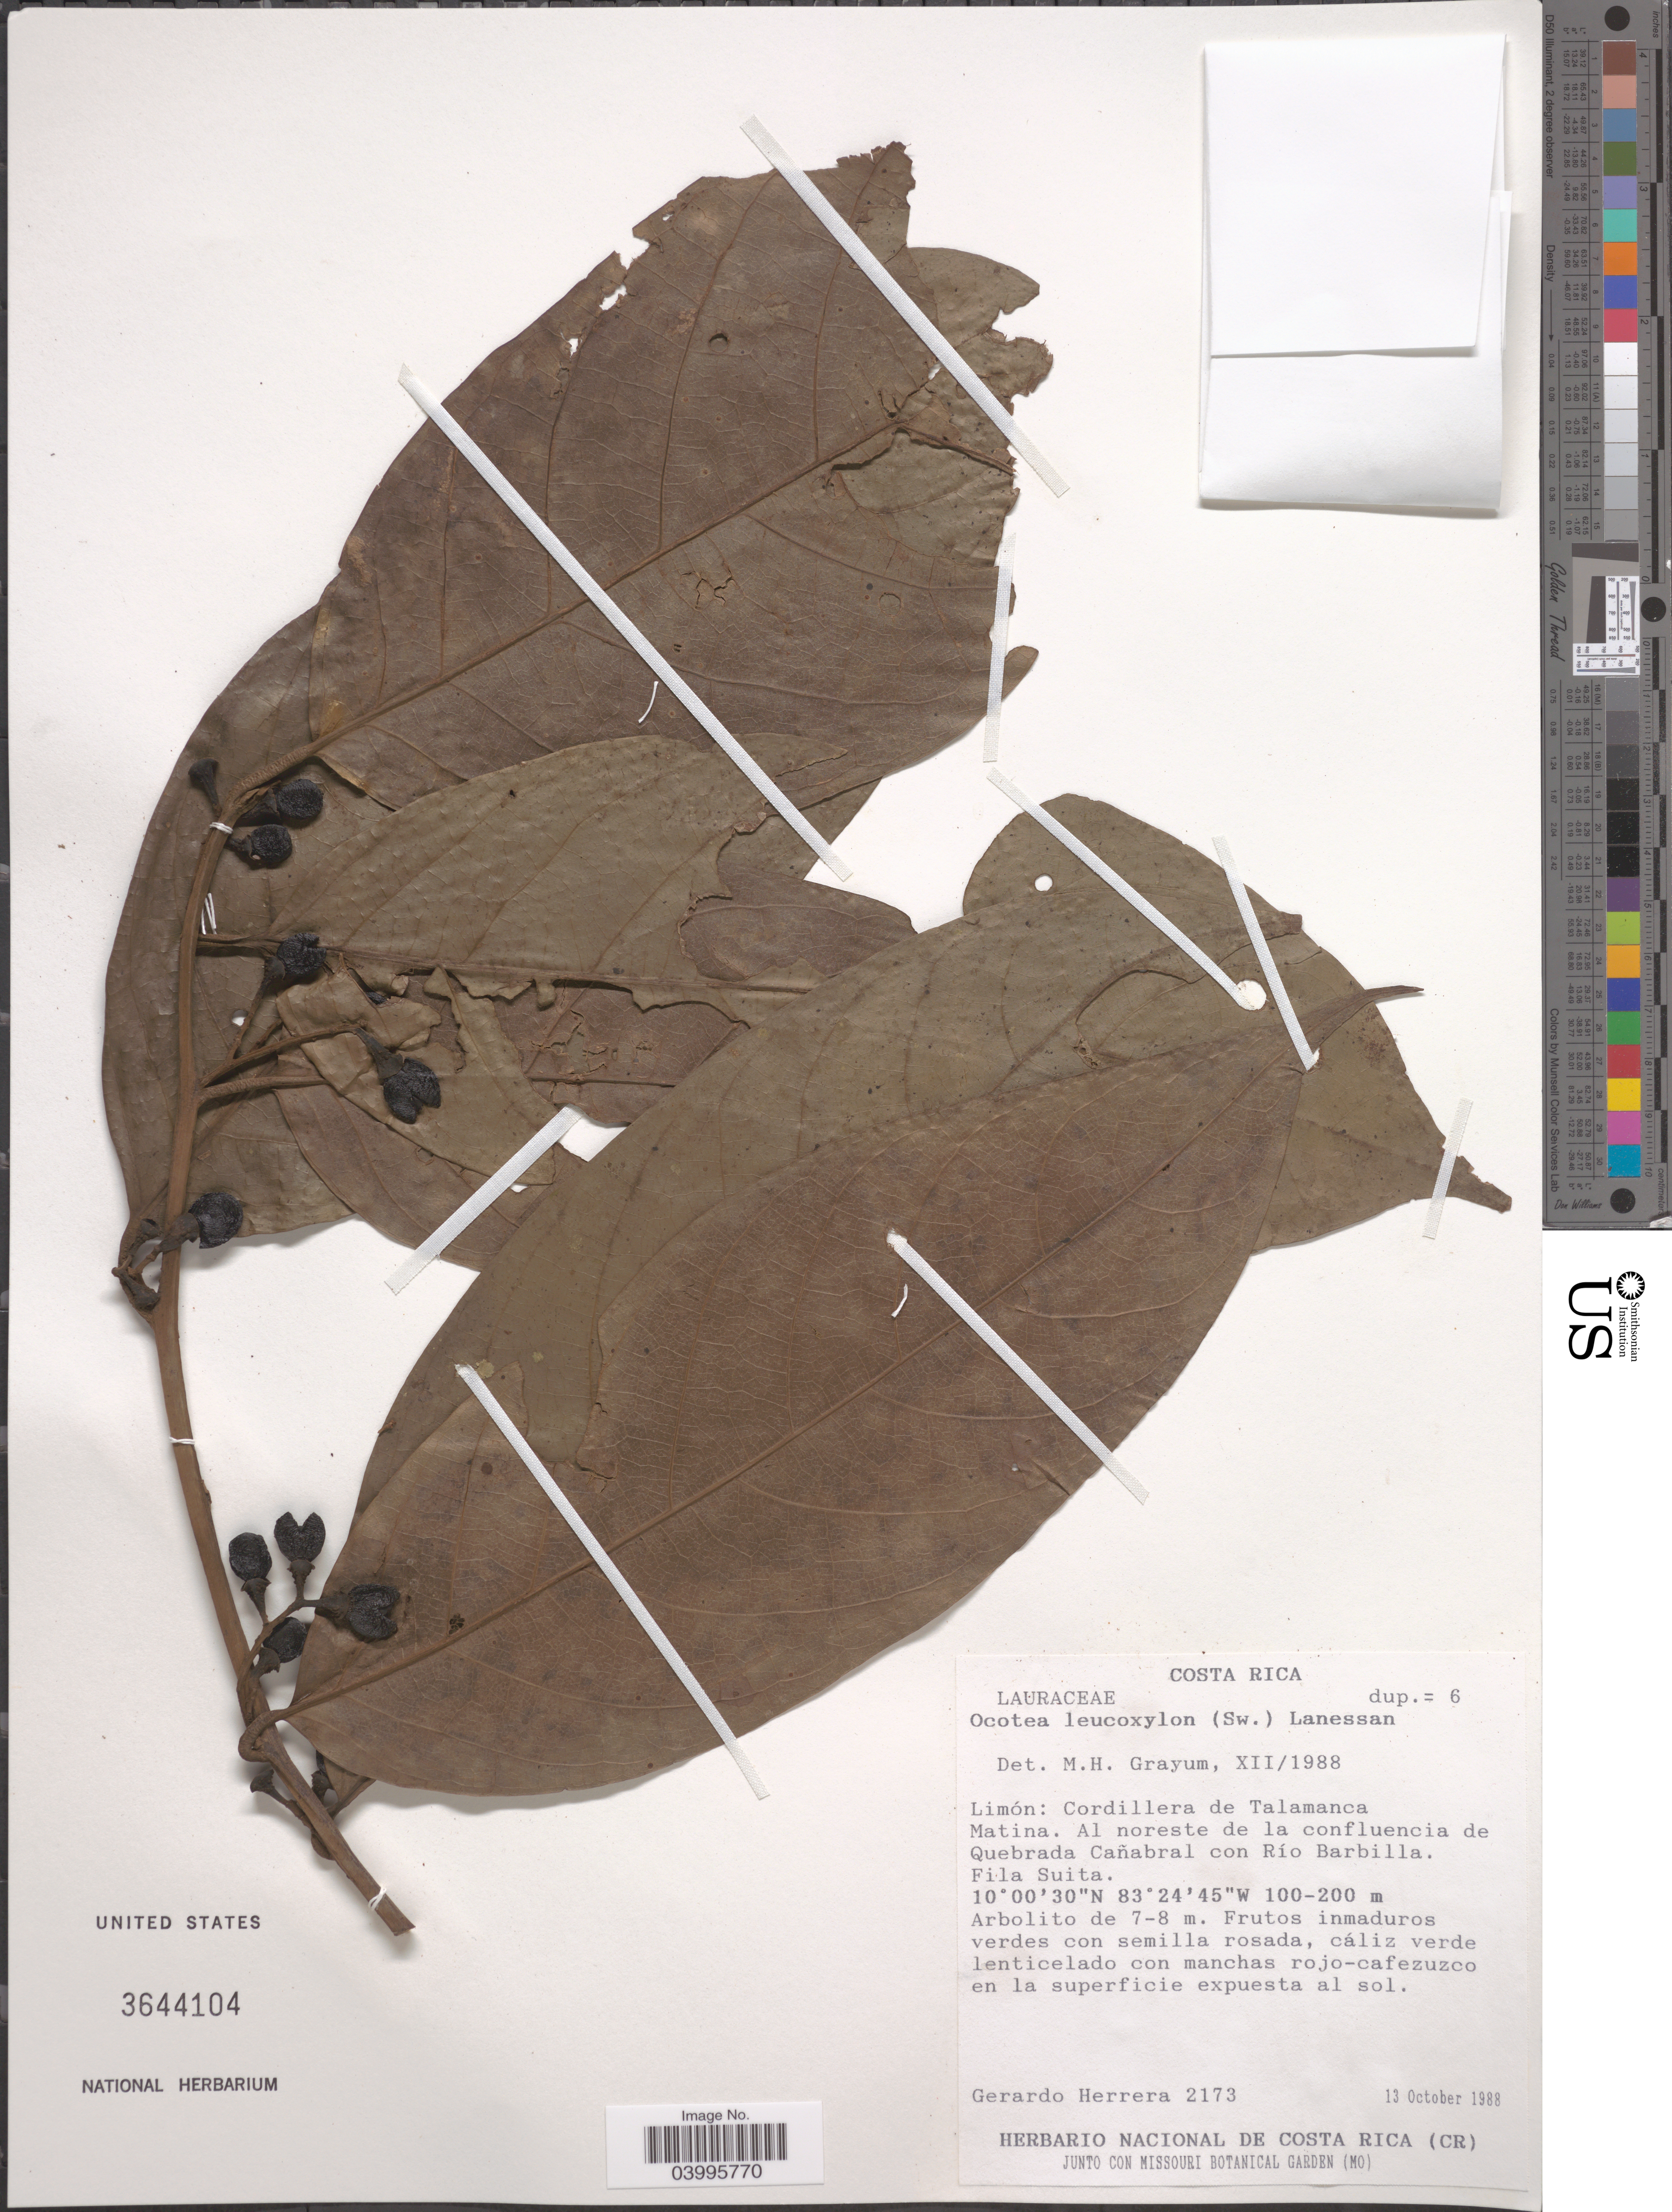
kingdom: Plantae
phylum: Tracheophyta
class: Magnoliopsida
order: Laurales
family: Lauraceae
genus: Ocotea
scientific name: Ocotea leucoxylon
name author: (Sw.) Laness.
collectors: G. Herrera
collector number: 2173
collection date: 1988-10-13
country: Costa Rica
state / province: Limón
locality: Cordillera de Talamanca Matina. Al noreste de la confluencia de Quebrada Cañabral con Río Barbilla. Fila Suita.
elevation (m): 100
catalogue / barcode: US 3644104